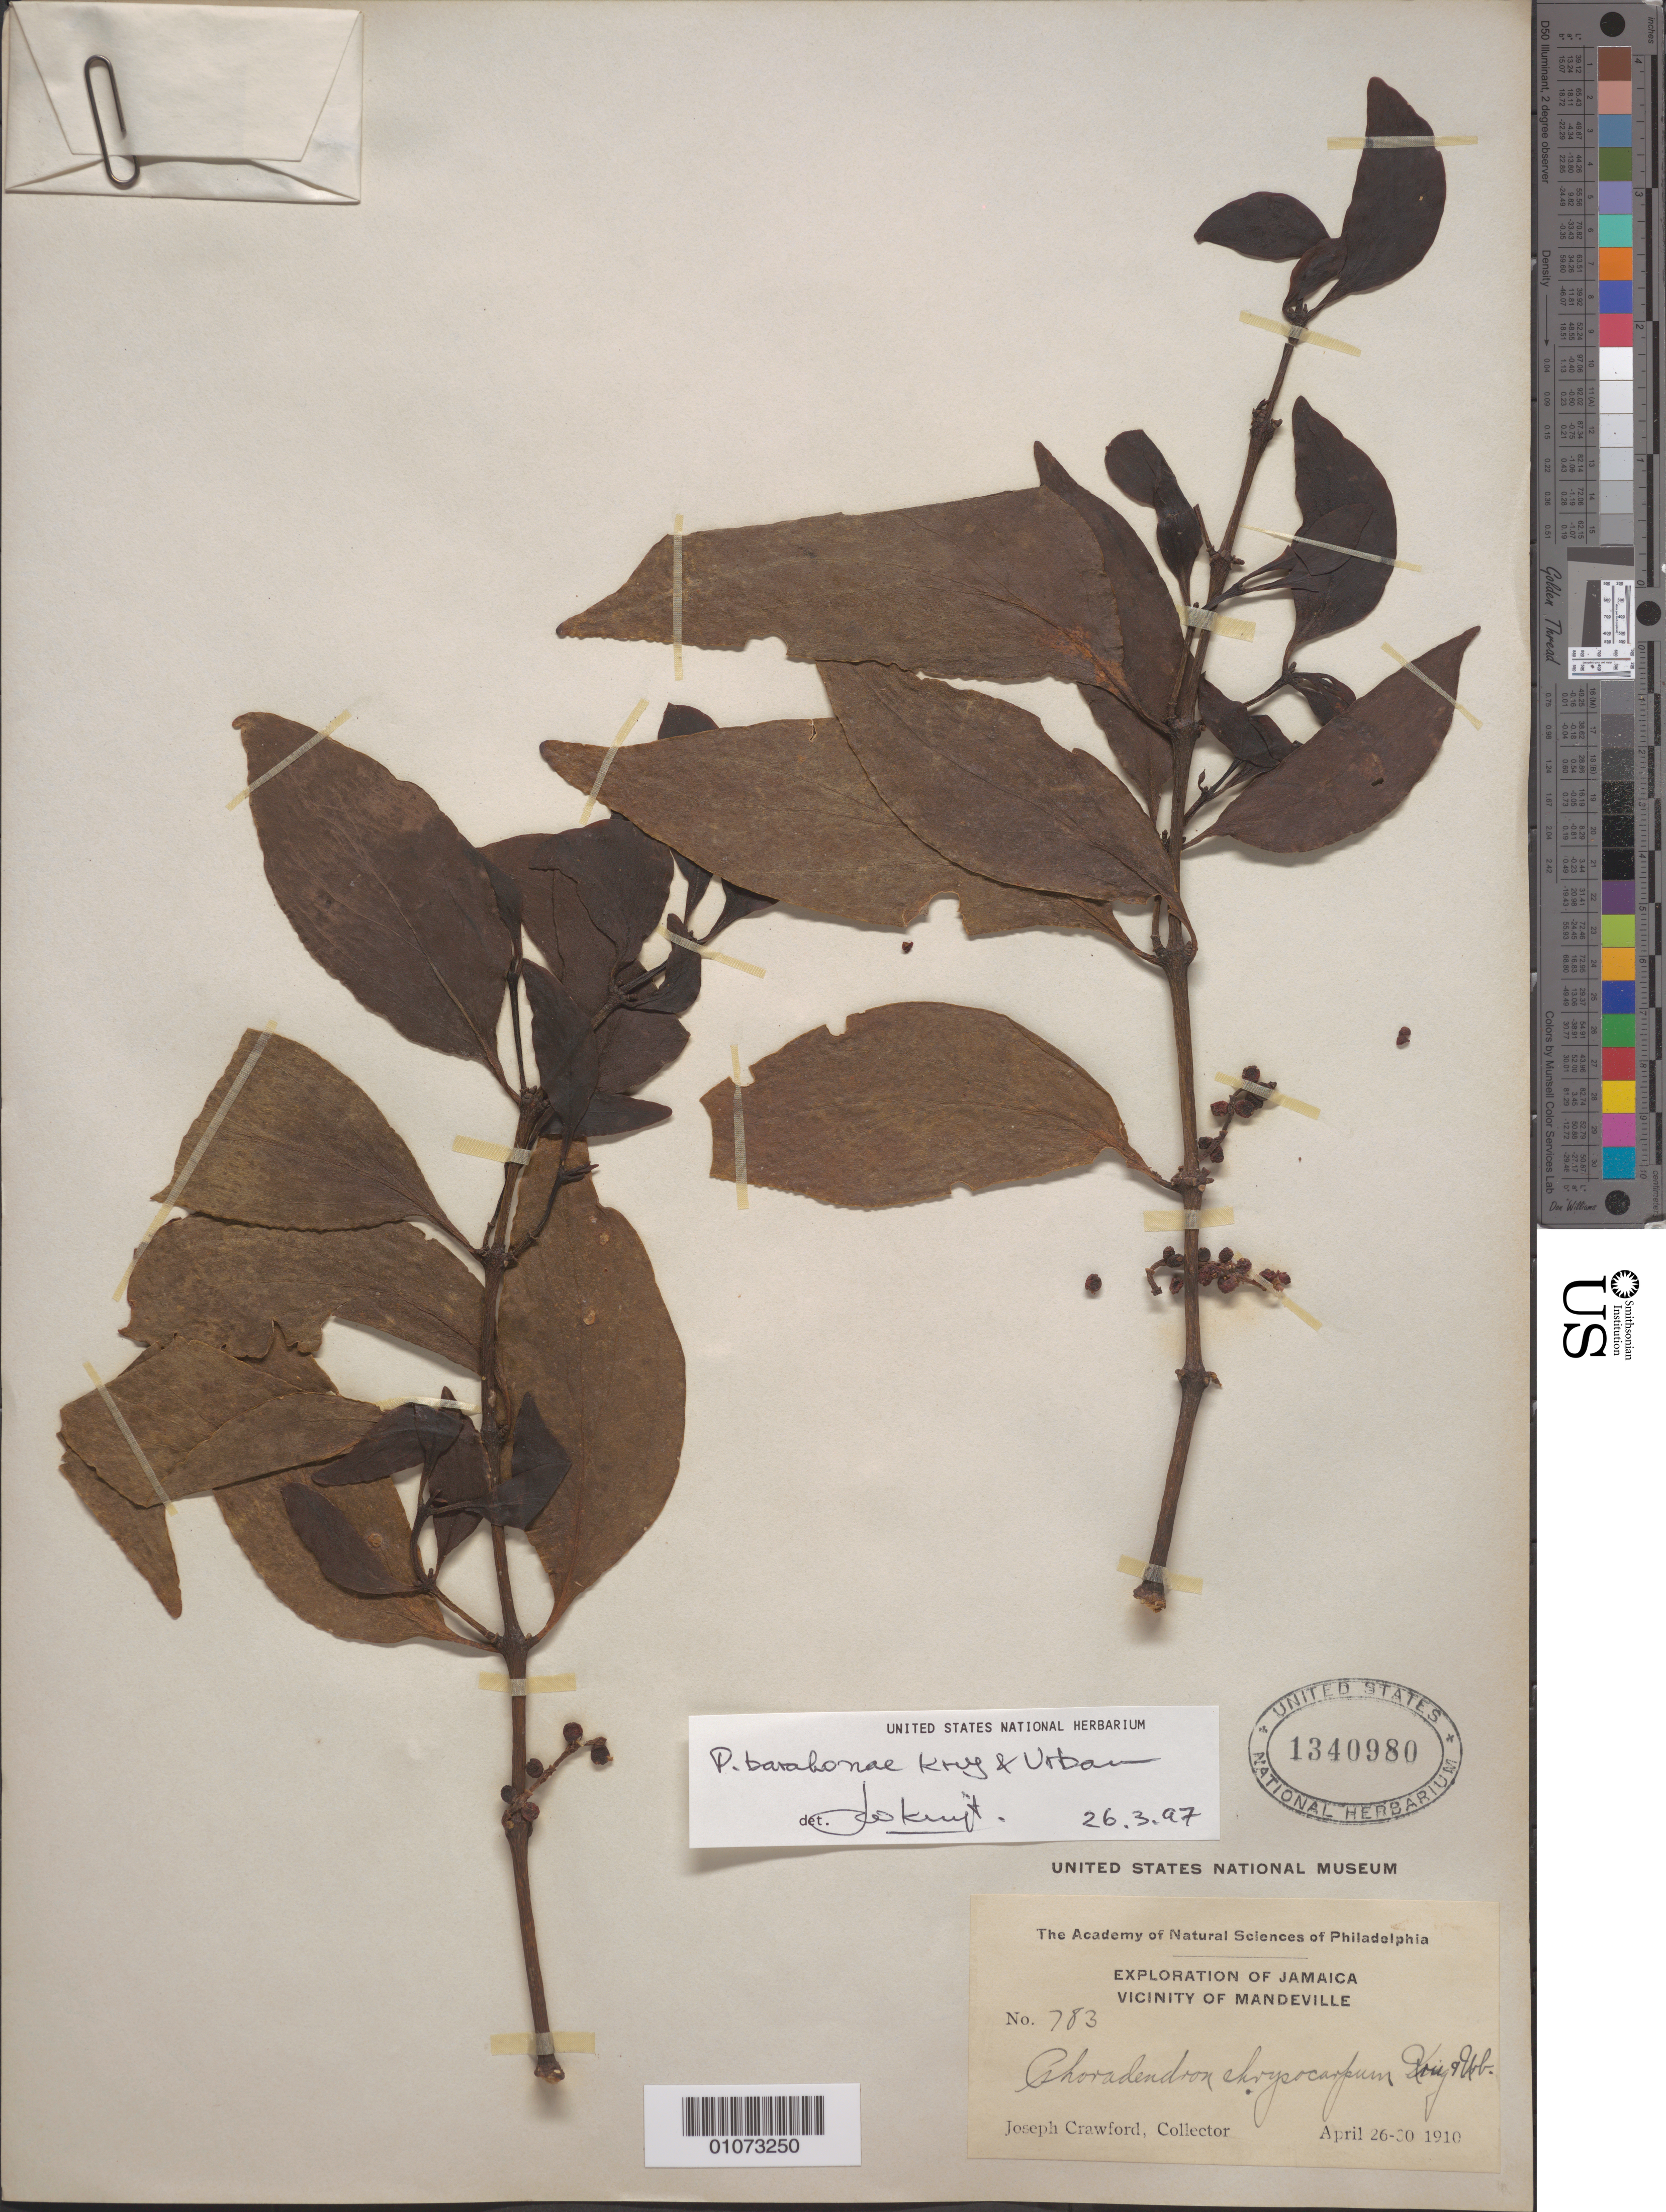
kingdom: Plantae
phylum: Tracheophyta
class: Magnoliopsida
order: Santalales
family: Viscaceae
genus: Phoradendron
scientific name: Phoradendron grisebachianum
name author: Eichler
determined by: Caraballo-Ortiz, Marcos A., (MISS), University of Mississippi (UNITED STATES)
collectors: J. Crawford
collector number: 783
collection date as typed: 26 Apr 1910 to 30 Apr 1910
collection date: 1910-04-26/1910-04-30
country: Jamaica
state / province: Manchester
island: Jamaica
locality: Vicinity of Mandeville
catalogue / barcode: US 1340980